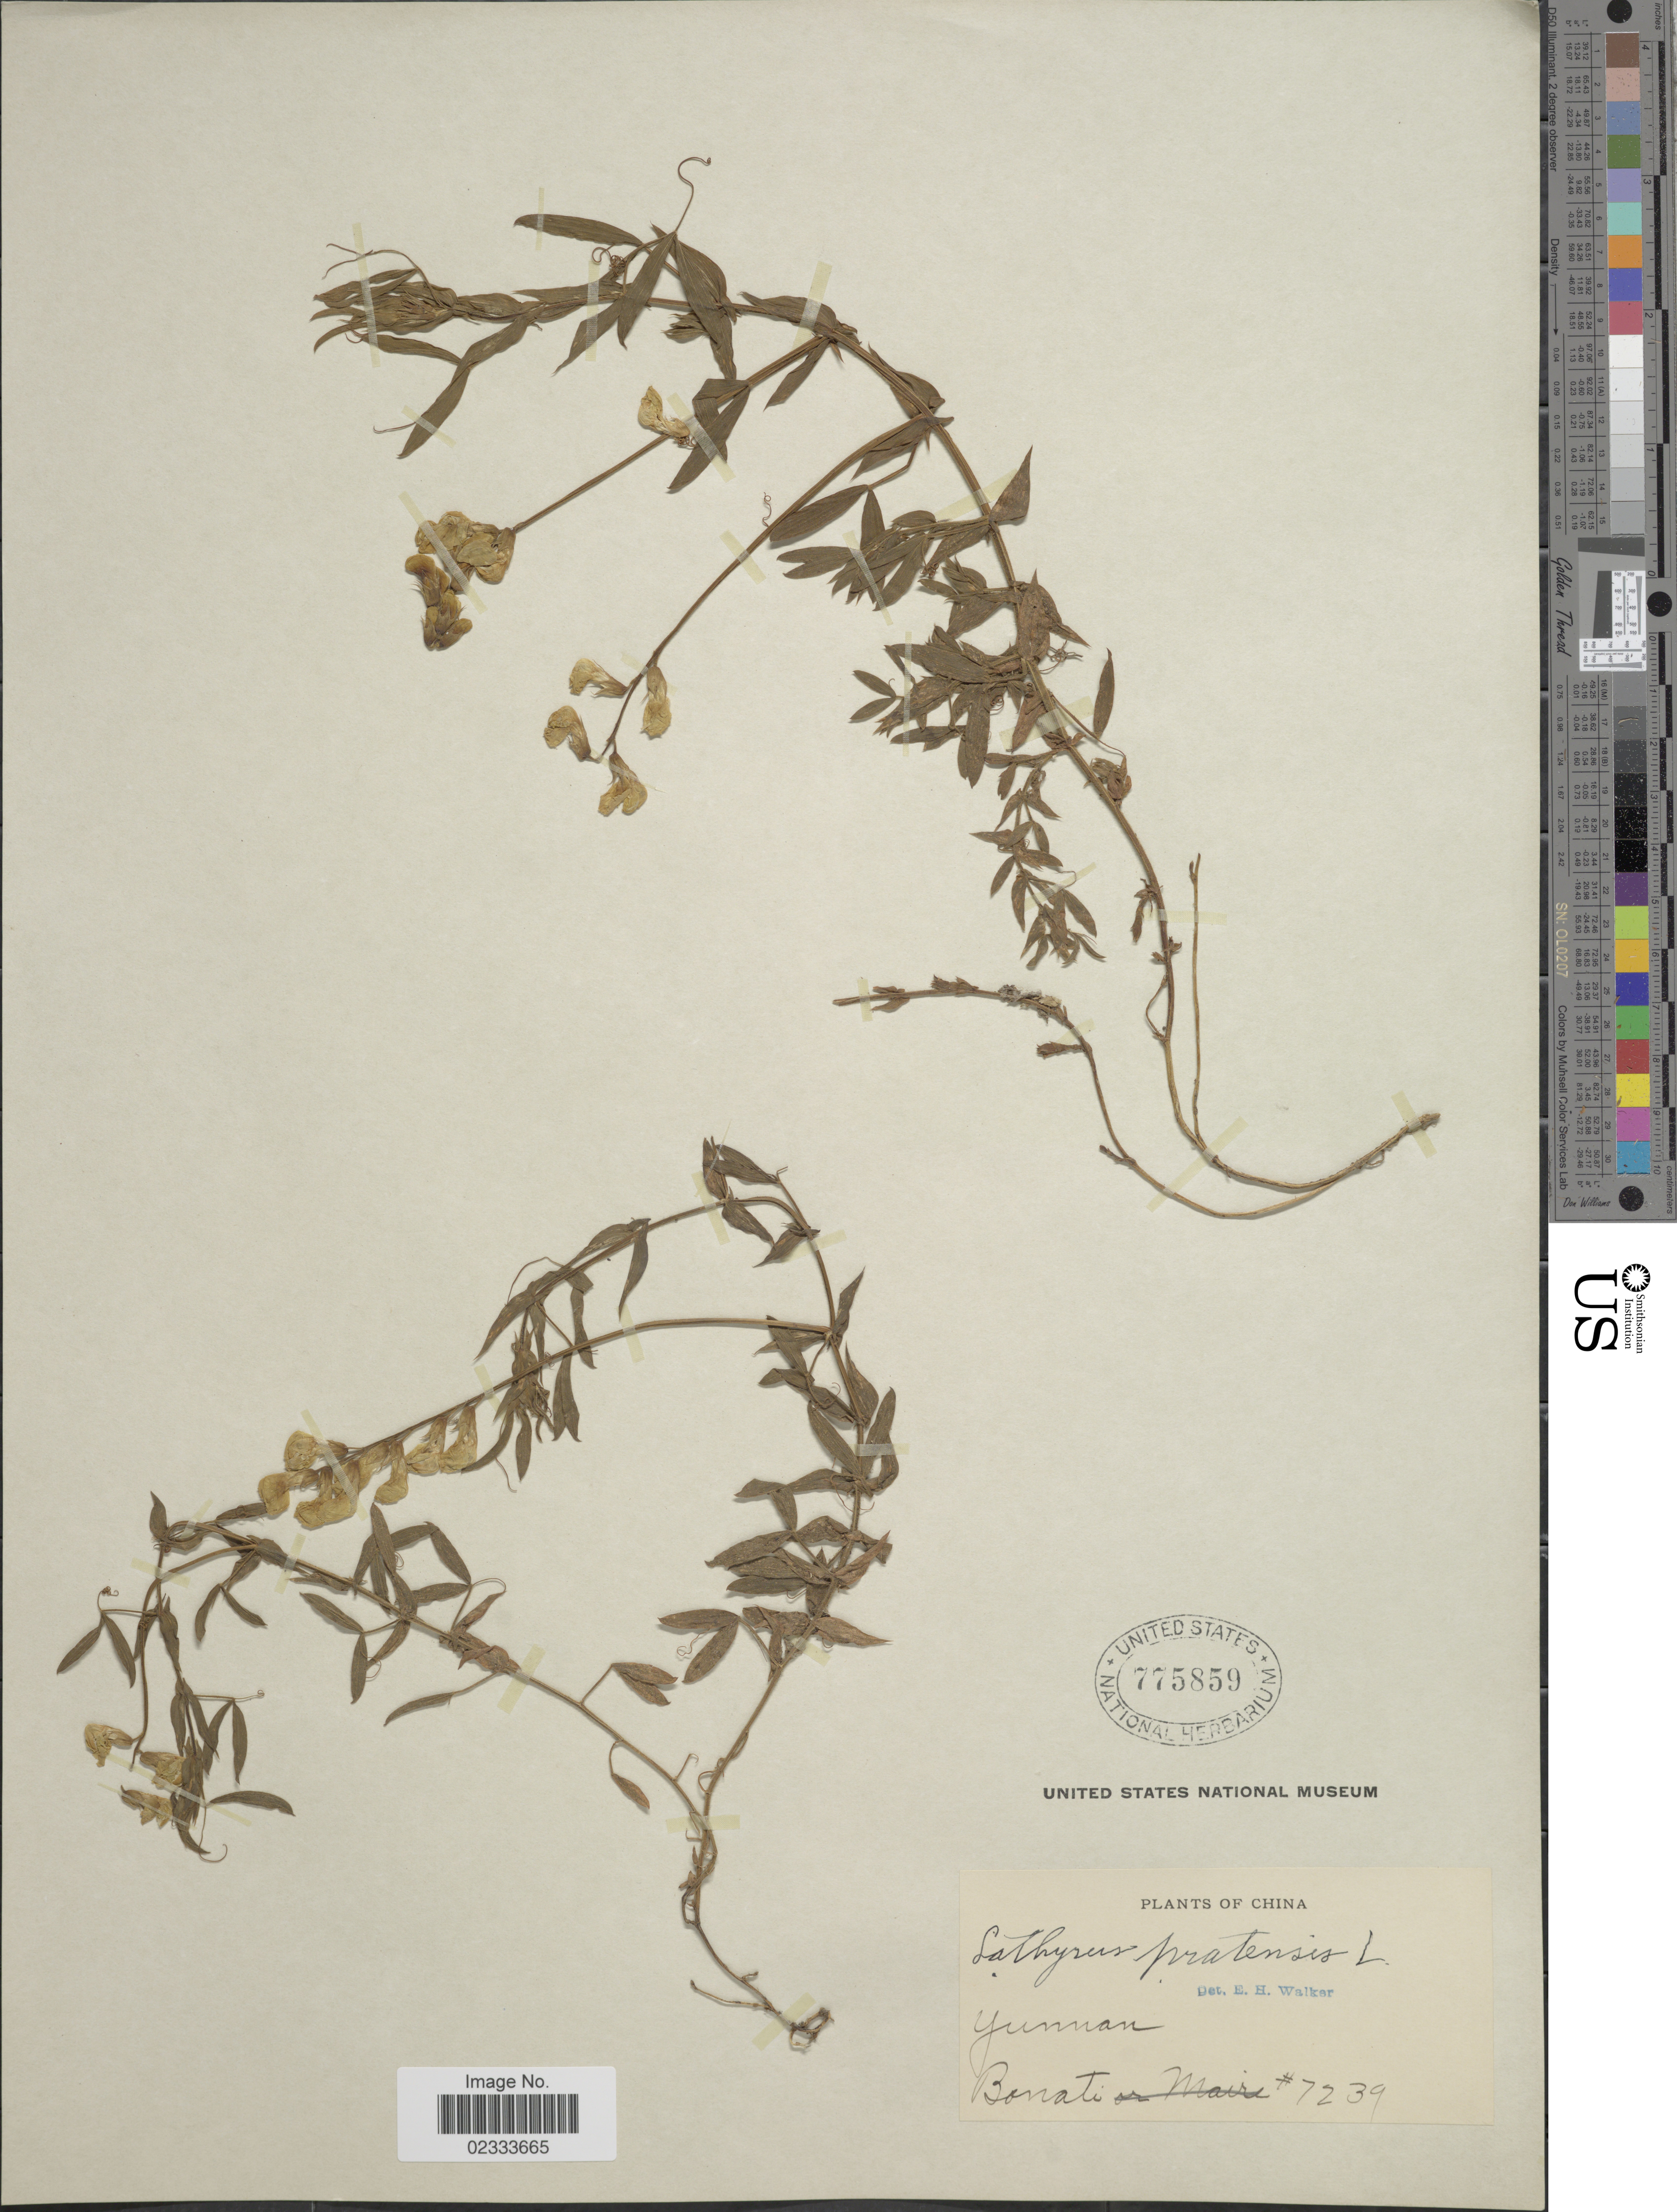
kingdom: Plantae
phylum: Tracheophyta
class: Magnoliopsida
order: Fabales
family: Fabaceae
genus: Lathyrus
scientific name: Lathyrus pratensis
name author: L.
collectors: -. Bonati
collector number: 7239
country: China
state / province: Yunnan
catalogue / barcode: US 775859